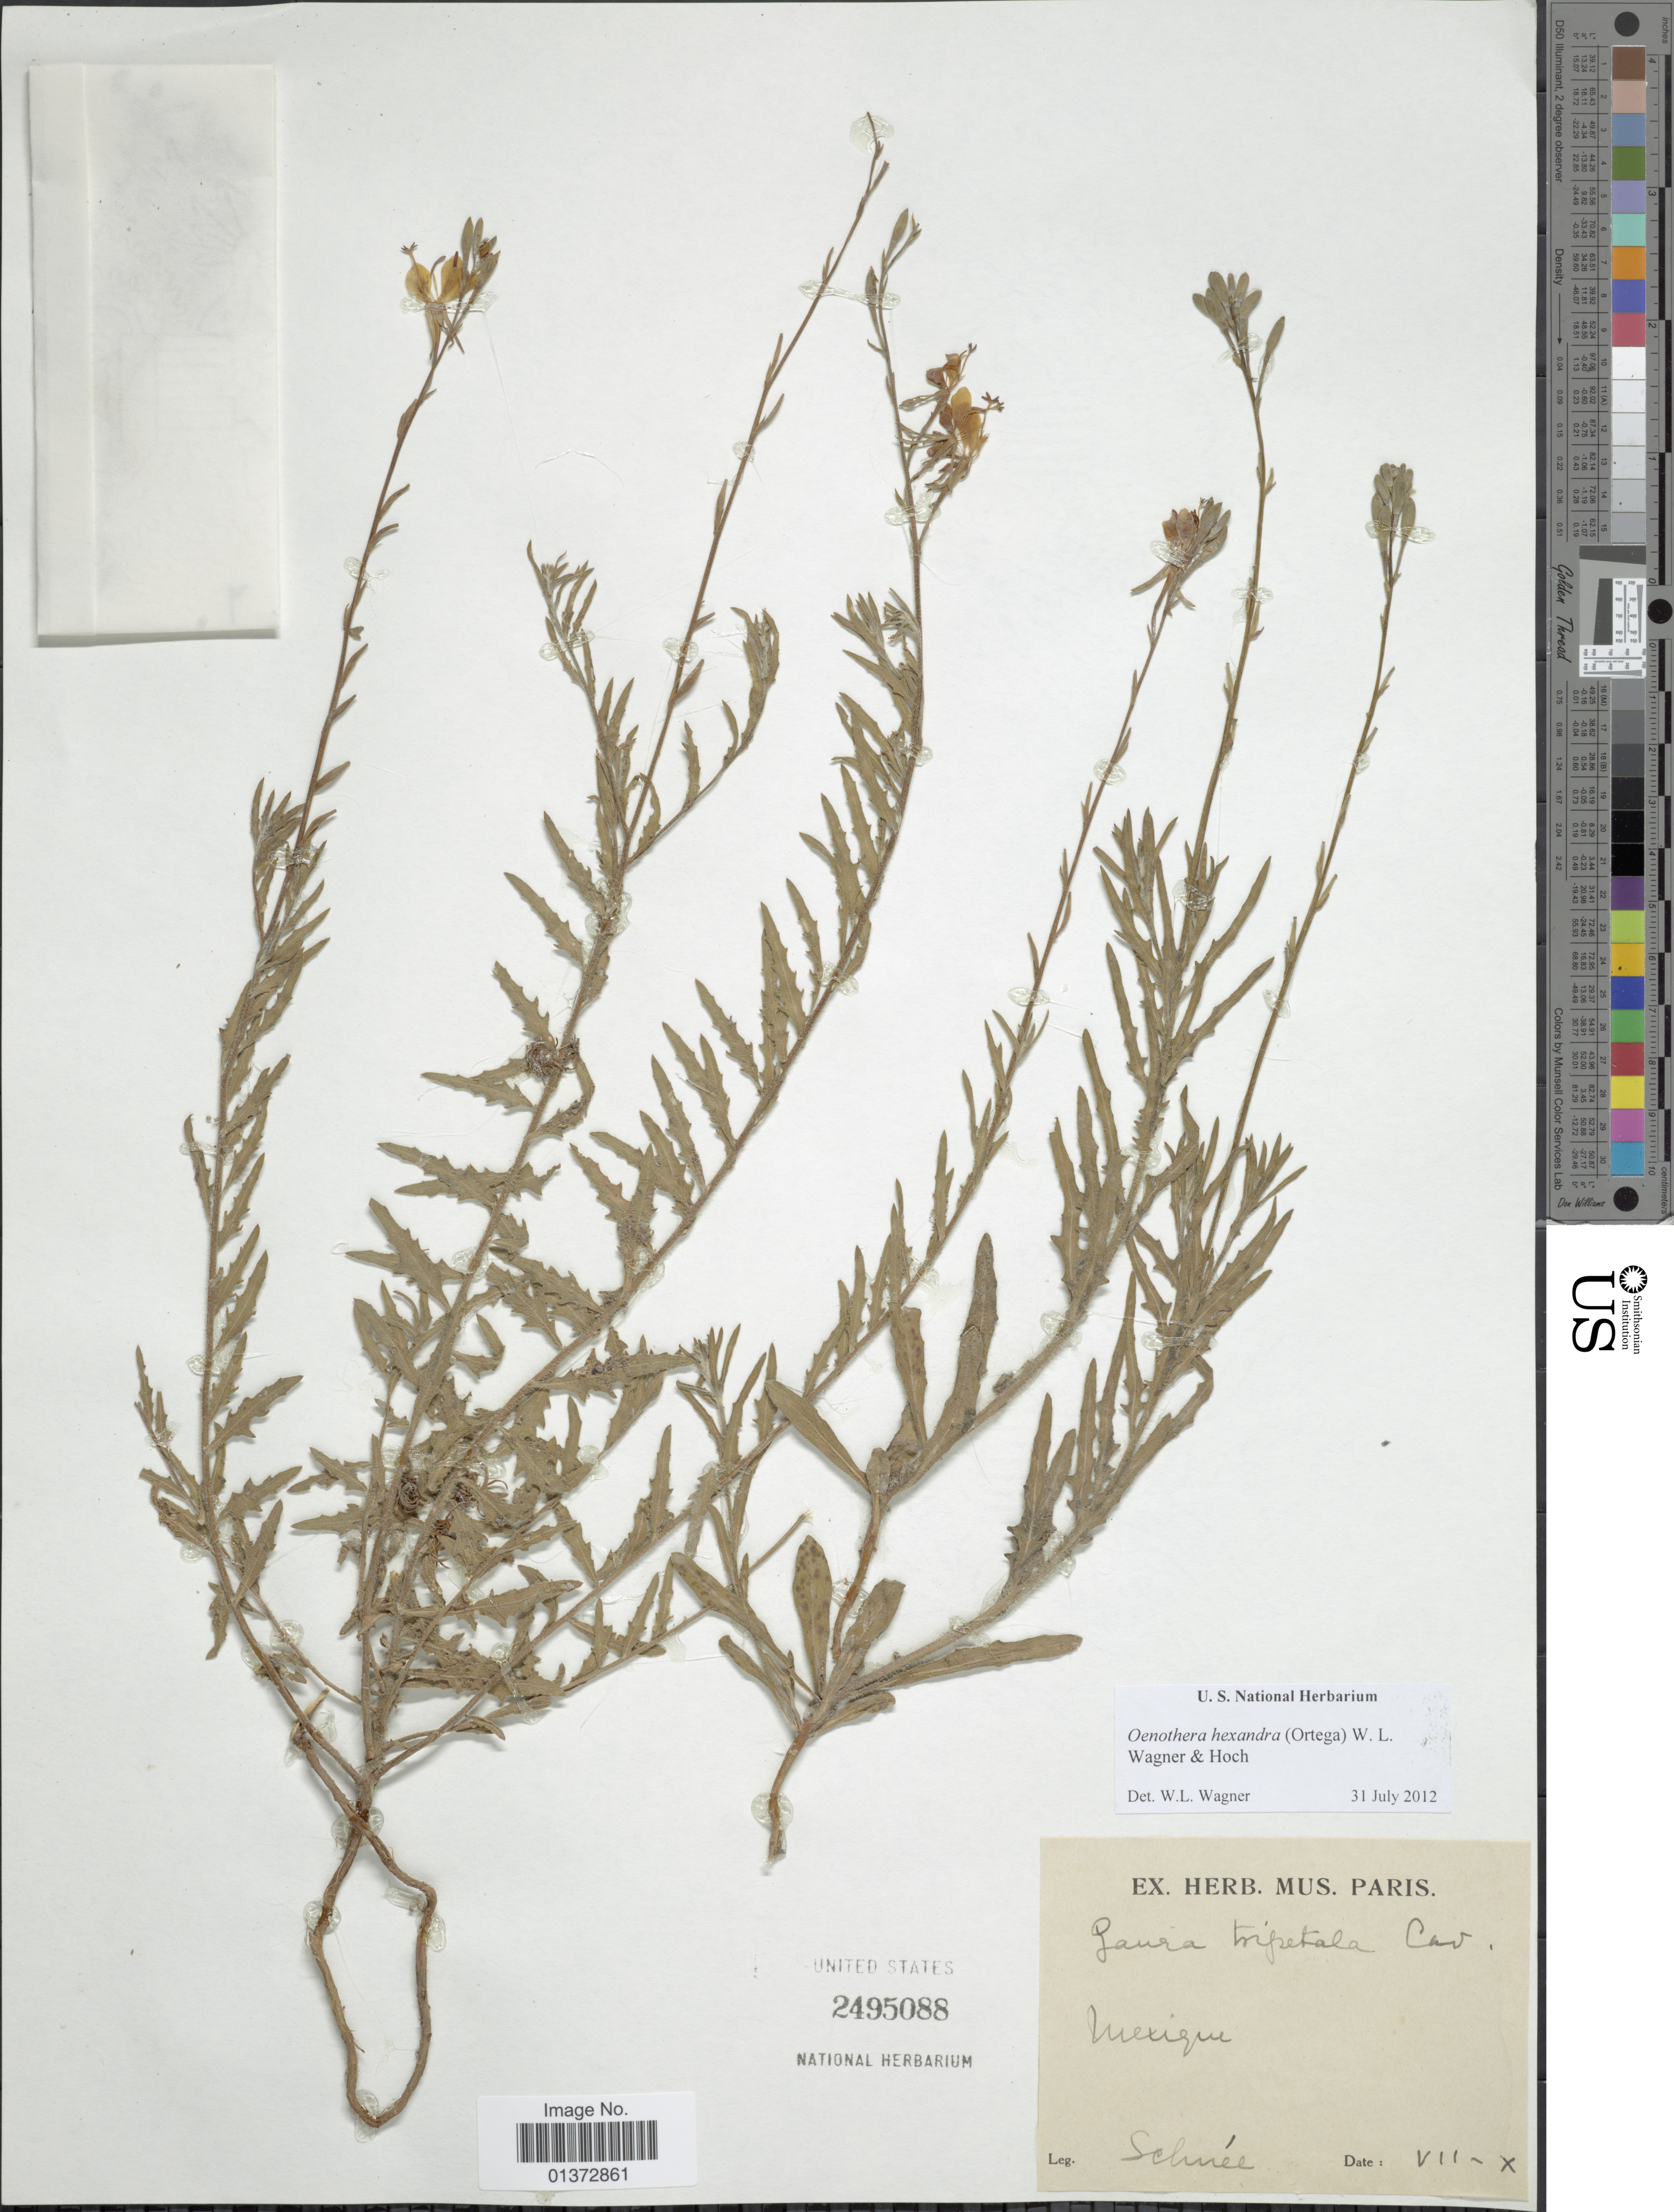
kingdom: Plantae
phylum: Tracheophyta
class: Magnoliopsida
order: Myrtales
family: Onagraceae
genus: Oenothera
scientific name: Oenothera hexandra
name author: (Ortega) W.L. Wagner & Hoch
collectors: -- Schnée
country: Mexico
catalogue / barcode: US 2495088